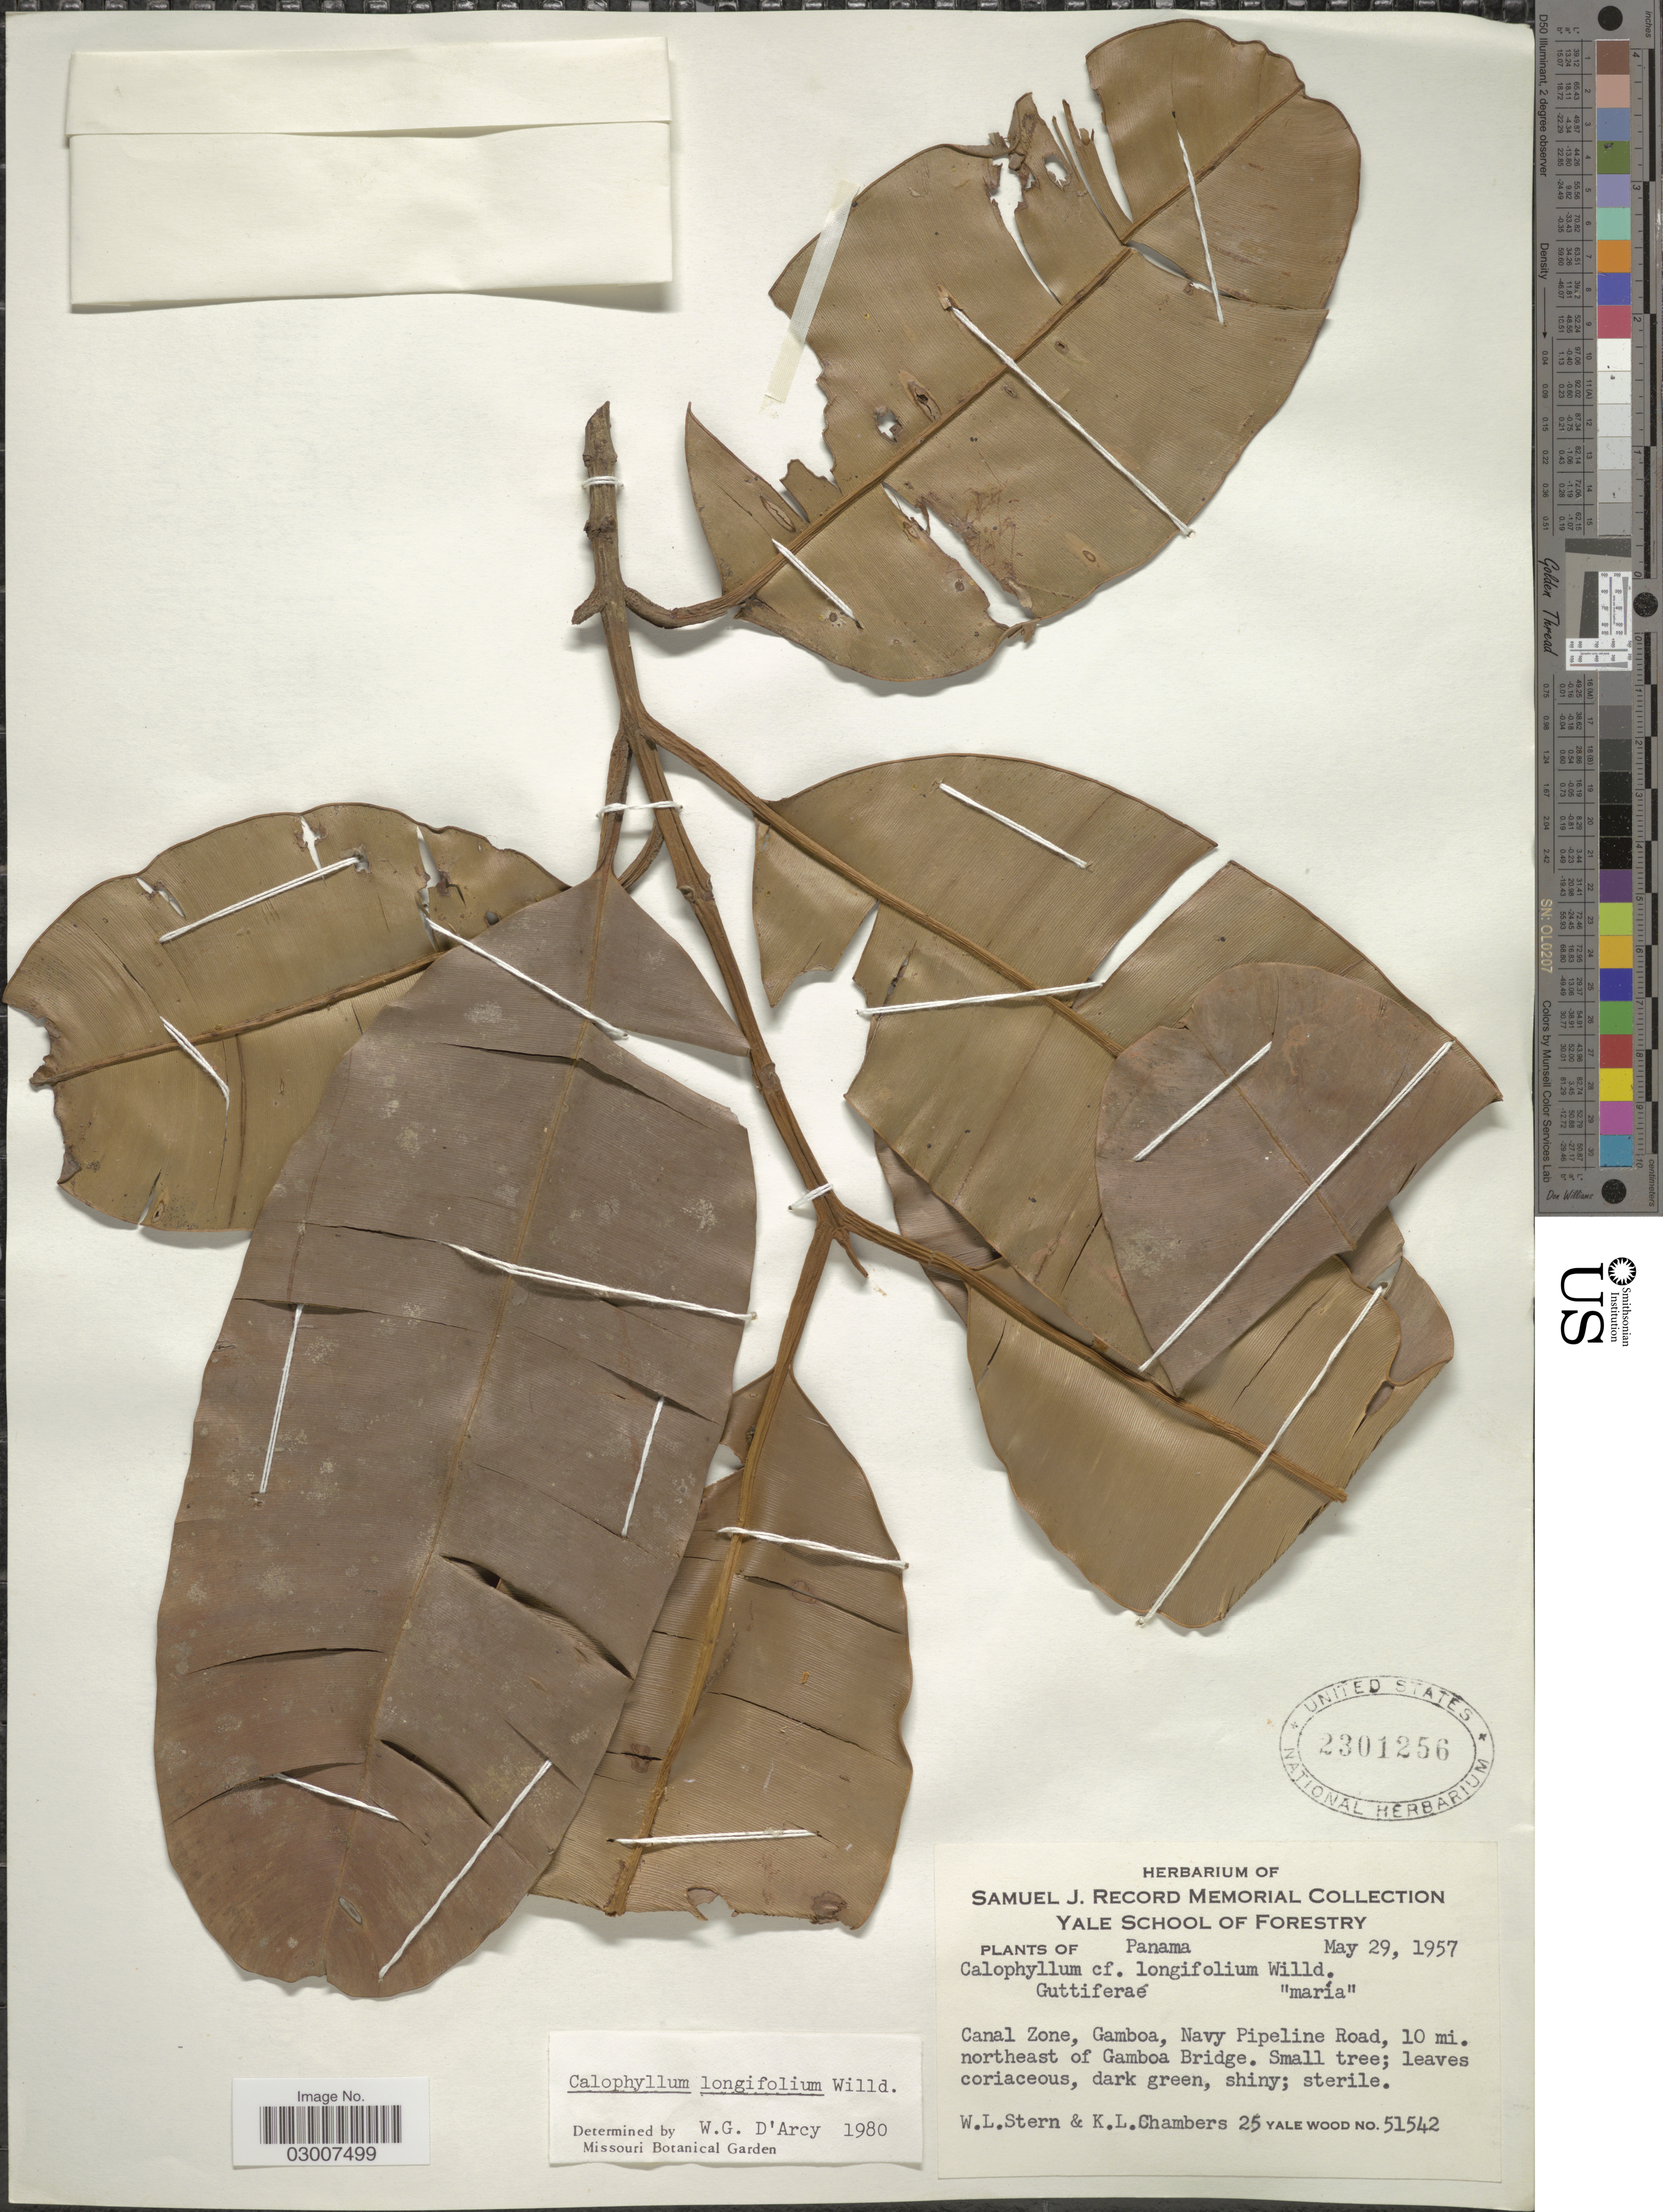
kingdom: Plantae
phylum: Tracheophyta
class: Magnoliopsida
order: Malpighiales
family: Calophyllaceae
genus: Calophyllum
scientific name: Calophyllum longifolium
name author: Willd.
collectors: W. L. Stern & K. Chambers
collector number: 25/51542?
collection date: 1957-05-29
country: Panama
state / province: Colón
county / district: Canal Zone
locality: Canal Zone, Gamboa, Navy Pipeline Road, 10 mi. northeast of Gamboa Bridge.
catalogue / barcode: US 2301256